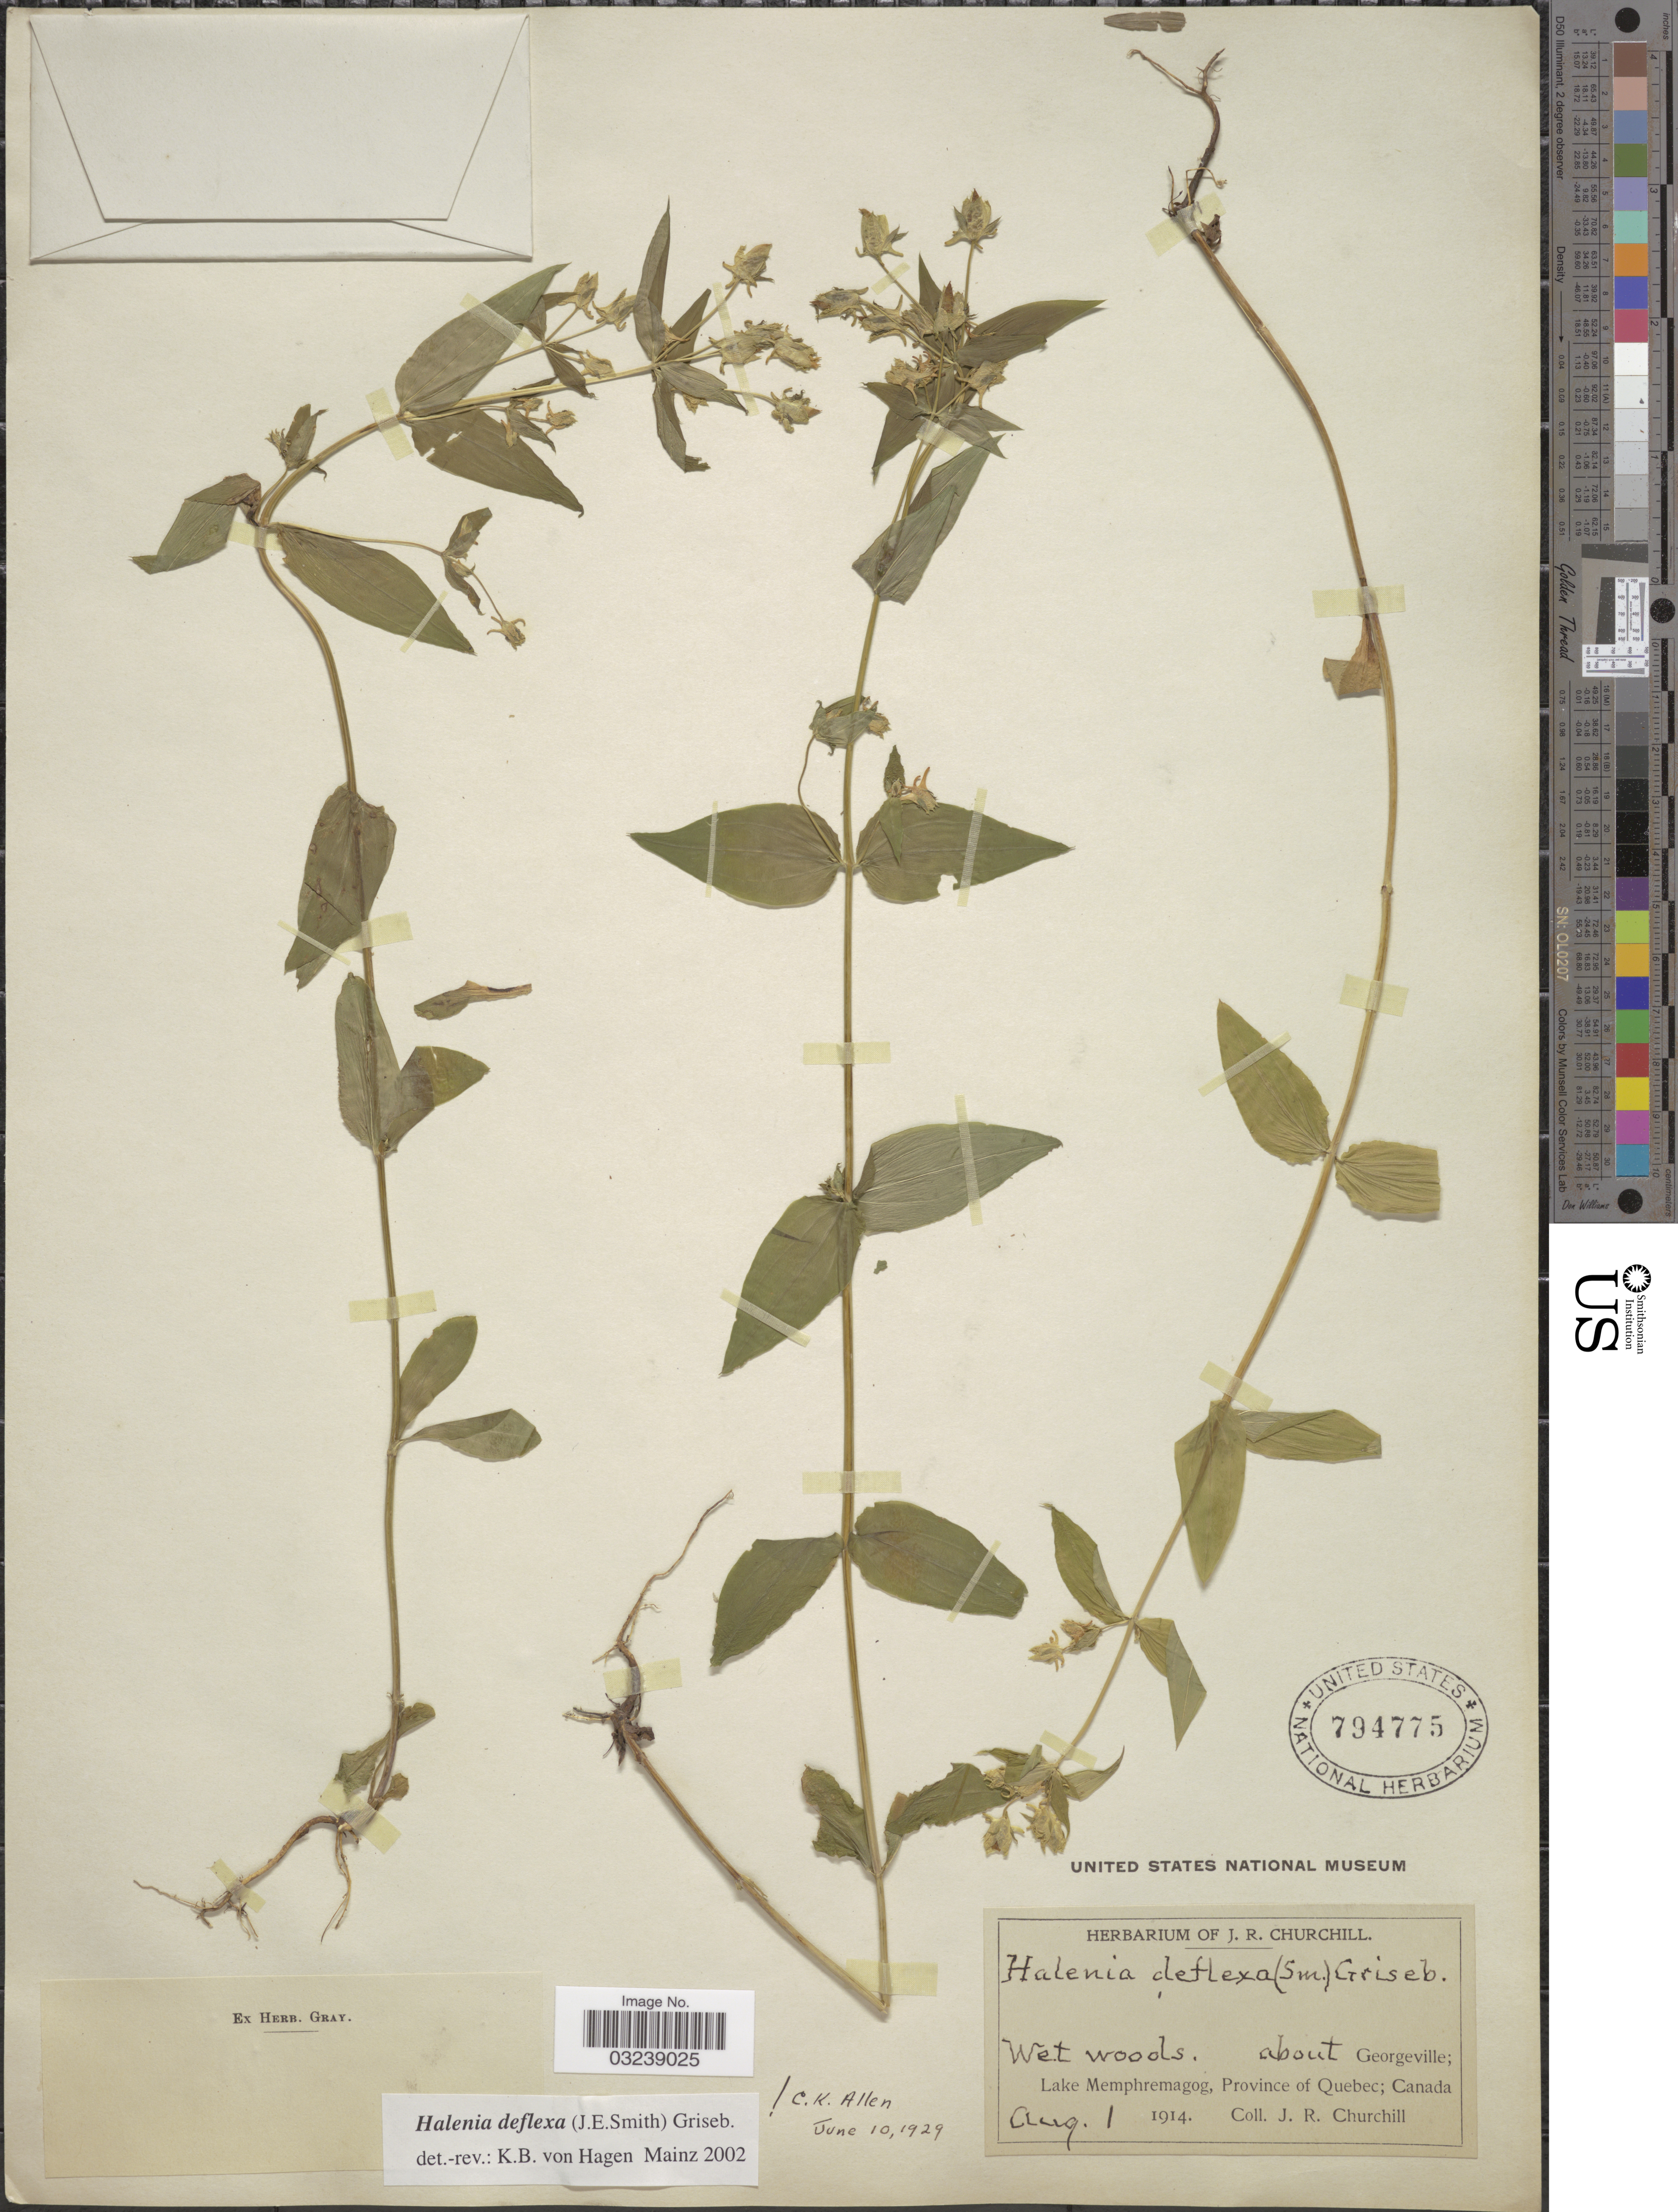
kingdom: Plantae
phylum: Tracheophyta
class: Magnoliopsida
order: Gentianales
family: Gentianaceae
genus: Halenia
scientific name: Halenia deflexa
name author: (Sm.) Griseb.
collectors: J. Churchill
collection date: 1914-08-01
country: Canada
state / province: Quebec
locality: About Georgeville; Lake Memphremagog.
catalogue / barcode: US 794775